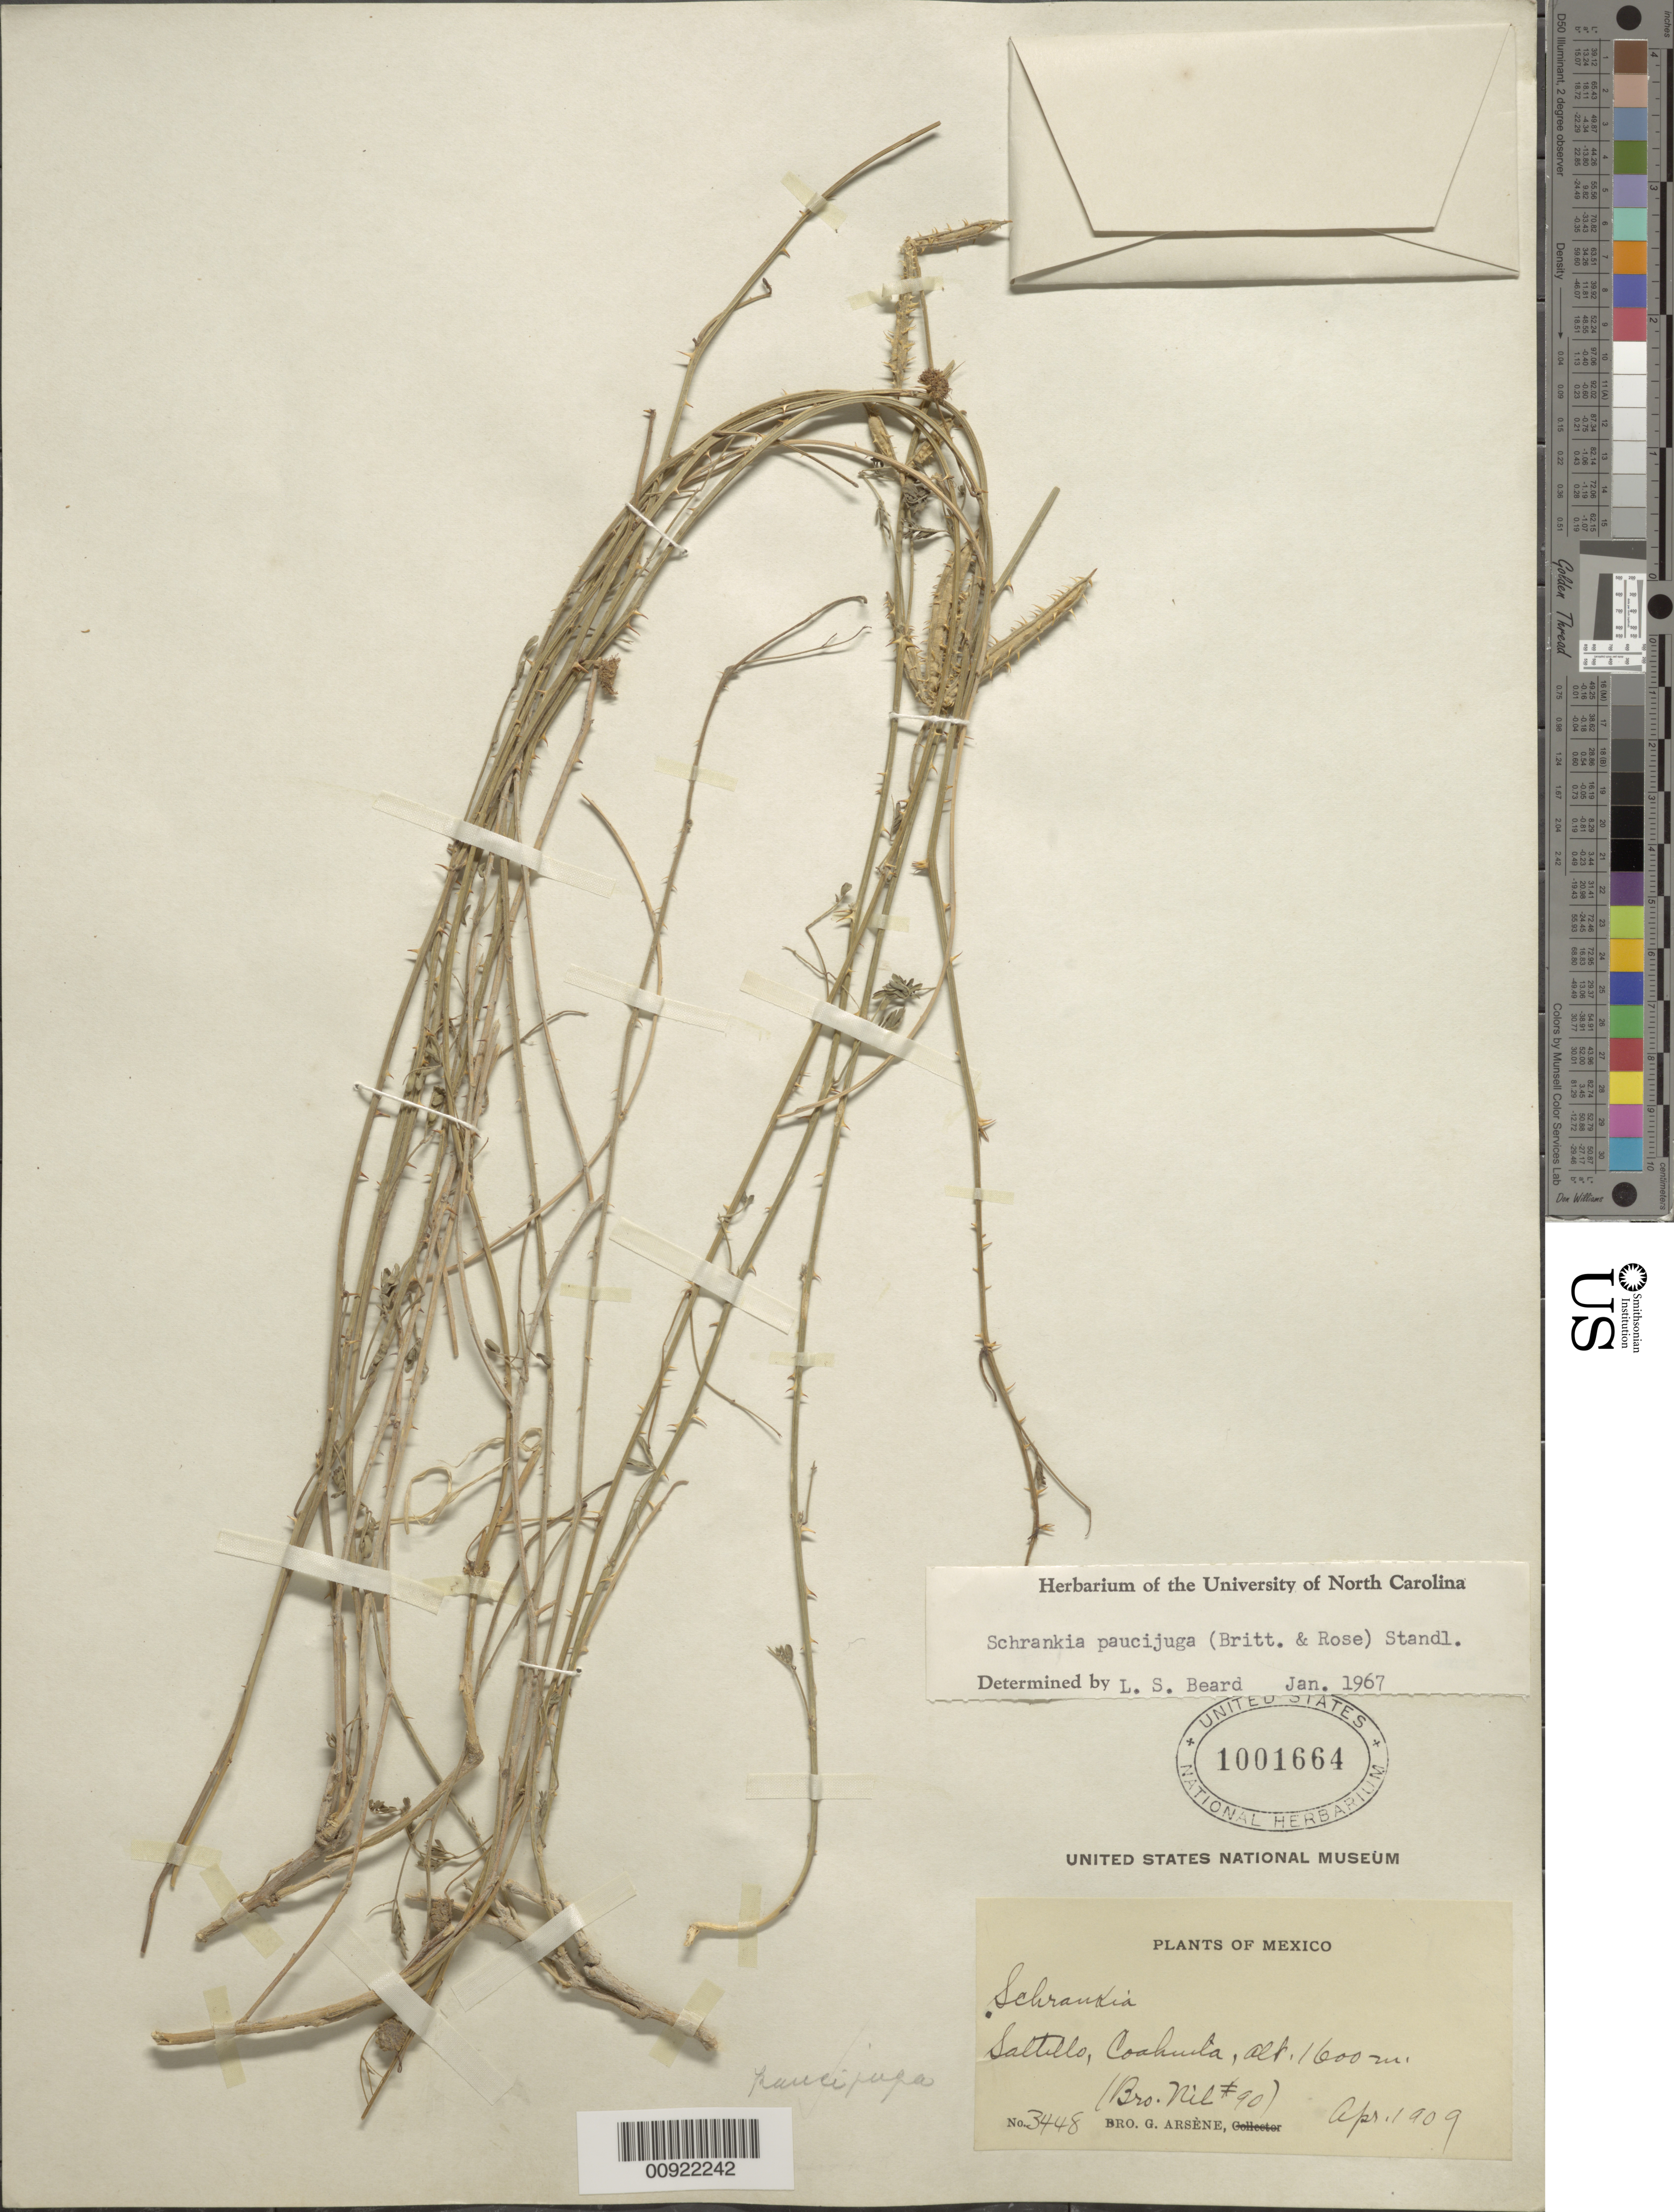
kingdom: Plantae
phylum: Tracheophyta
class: Magnoliopsida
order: Fabales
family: Fabaceae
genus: Mimosa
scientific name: Mimosa paucijuga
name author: (Britton & Rose) B.L. Turner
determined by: Strong, M. T., (US), Smithsonian Institution - National Museum of Natural History (UNITED STATES)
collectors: Bro. G. Arsène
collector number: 3448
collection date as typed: Apr 1909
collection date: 1909-04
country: Mexico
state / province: Coahuila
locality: Saltillo, Coahuila.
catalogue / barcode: US 1001664